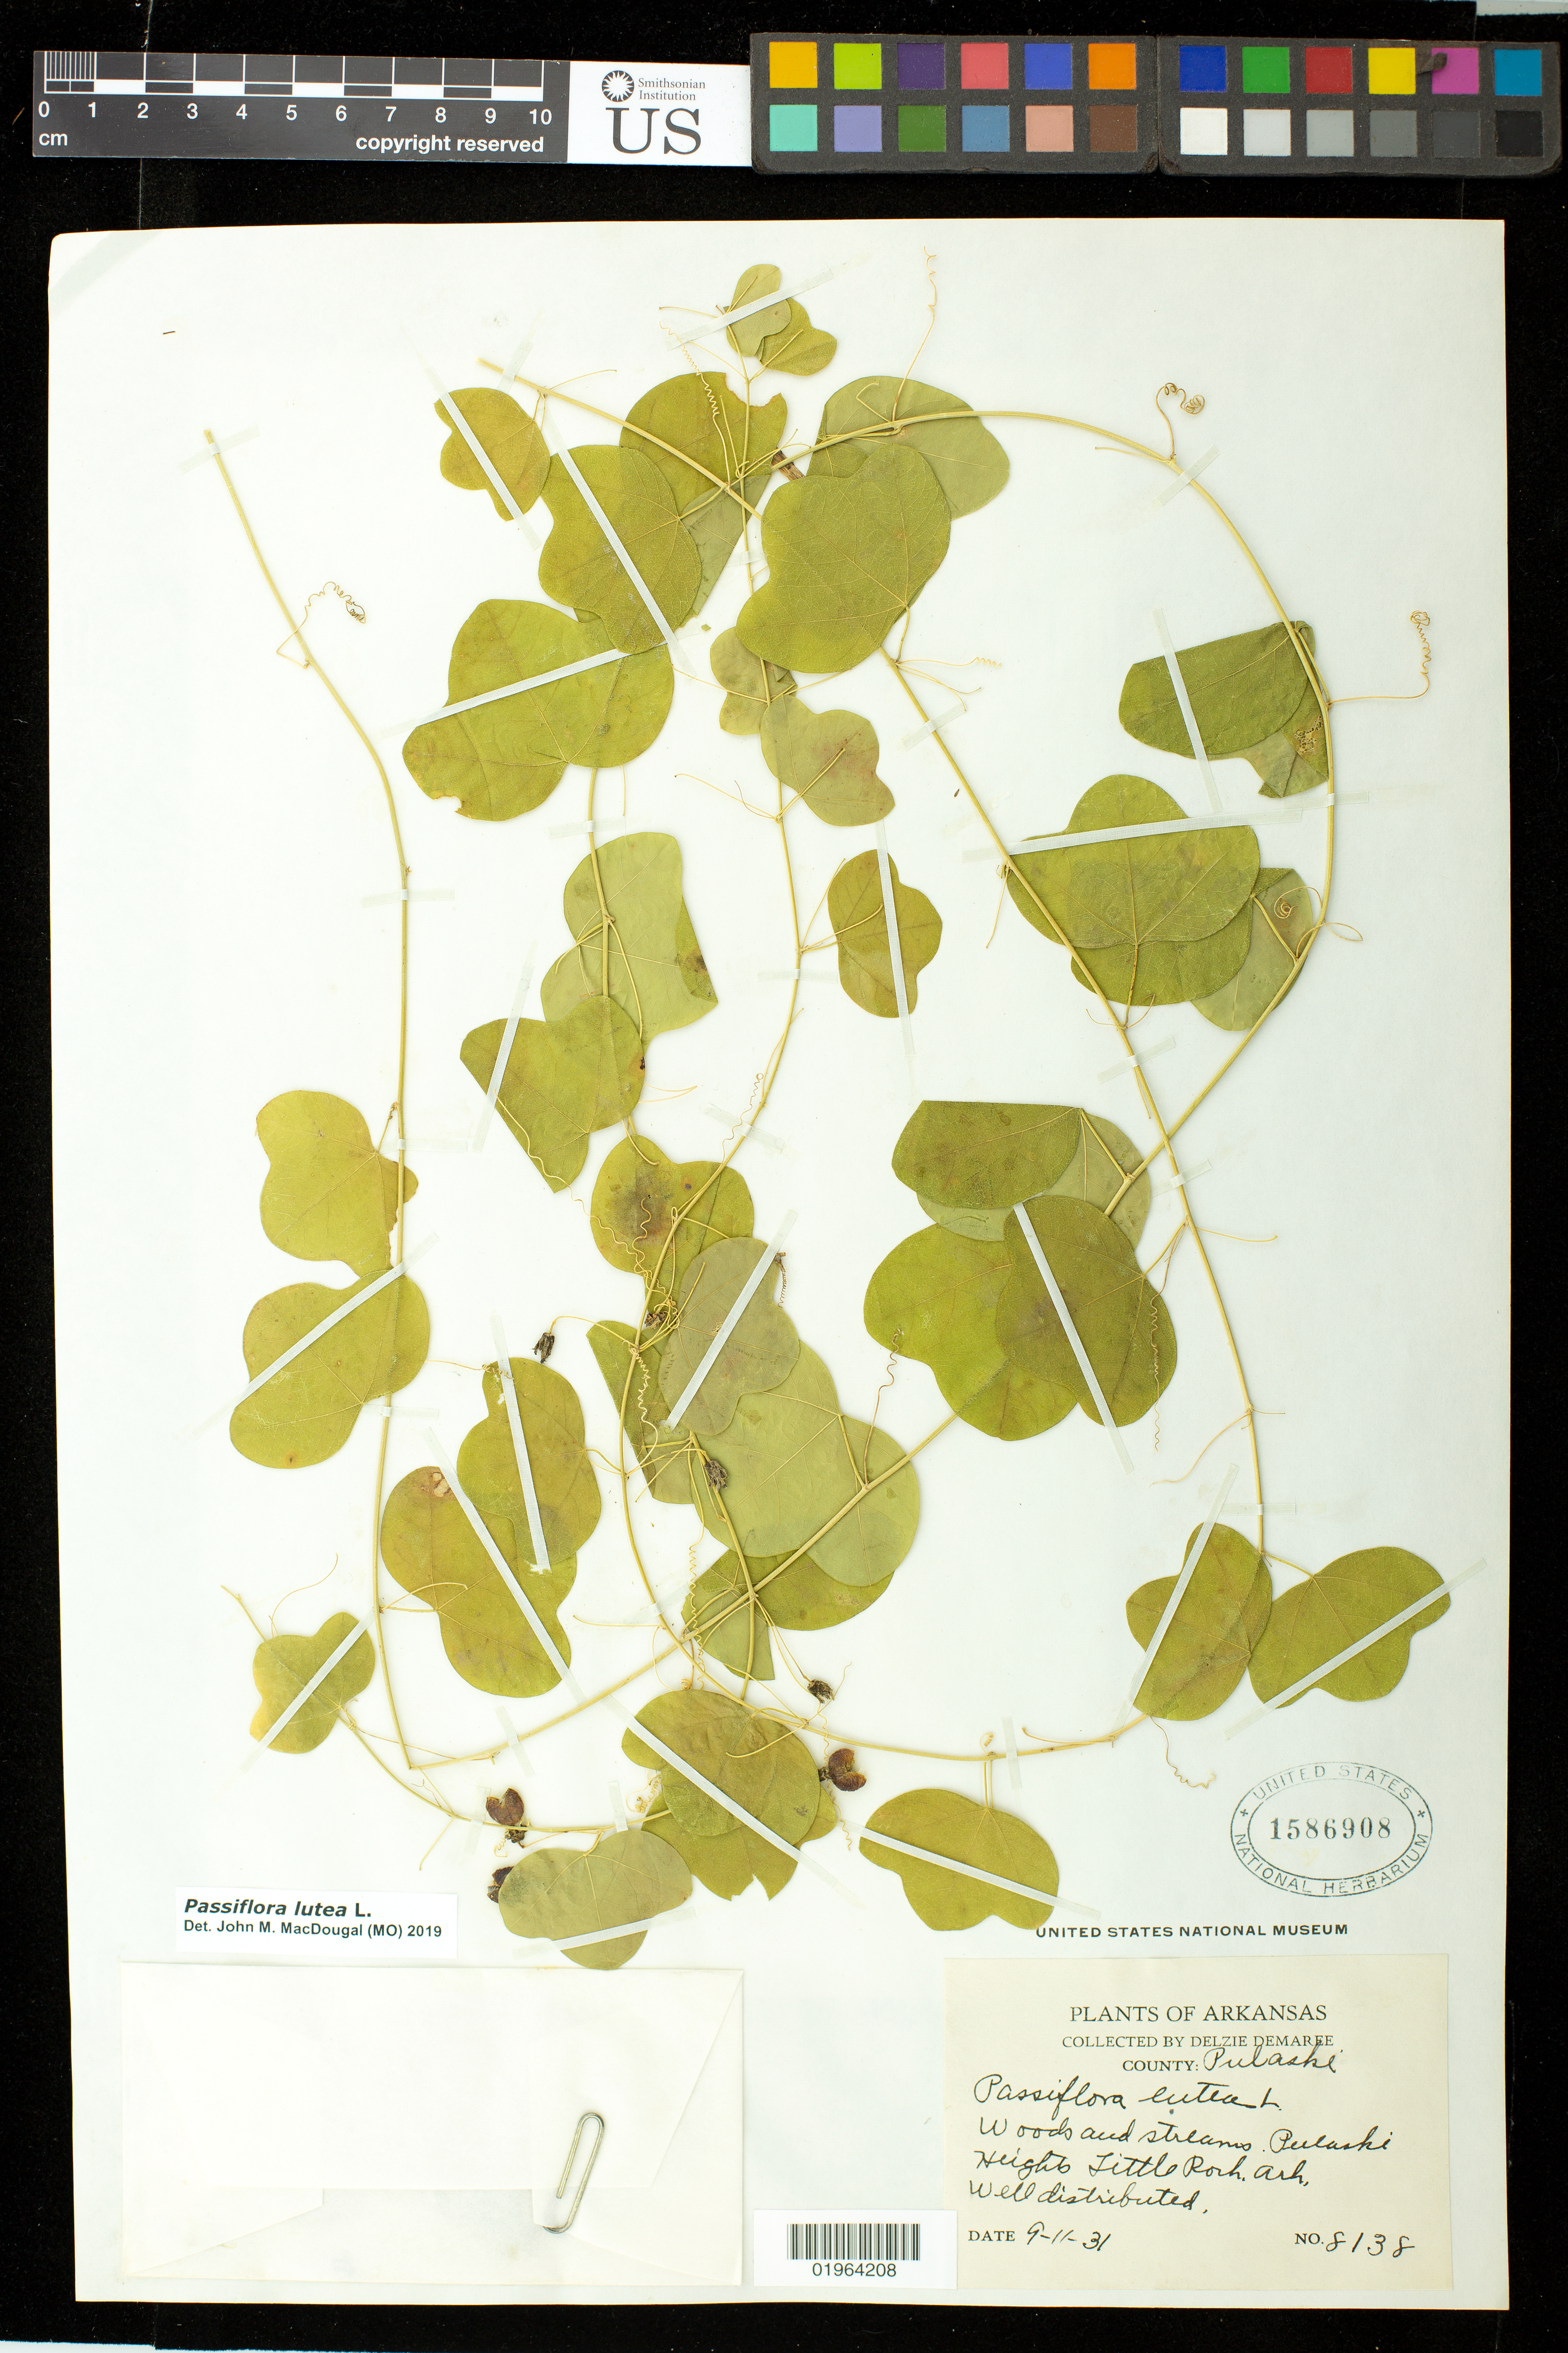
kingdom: Plantae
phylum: Tracheophyta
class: Magnoliopsida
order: Malpighiales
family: Passifloraceae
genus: Passiflora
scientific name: Passiflora lutea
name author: L.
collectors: D. Demaree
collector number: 8138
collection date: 1931-09-11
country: United States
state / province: Arkansas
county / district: Pulaski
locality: Pulaski Heights, Little Rock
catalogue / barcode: US 1586908